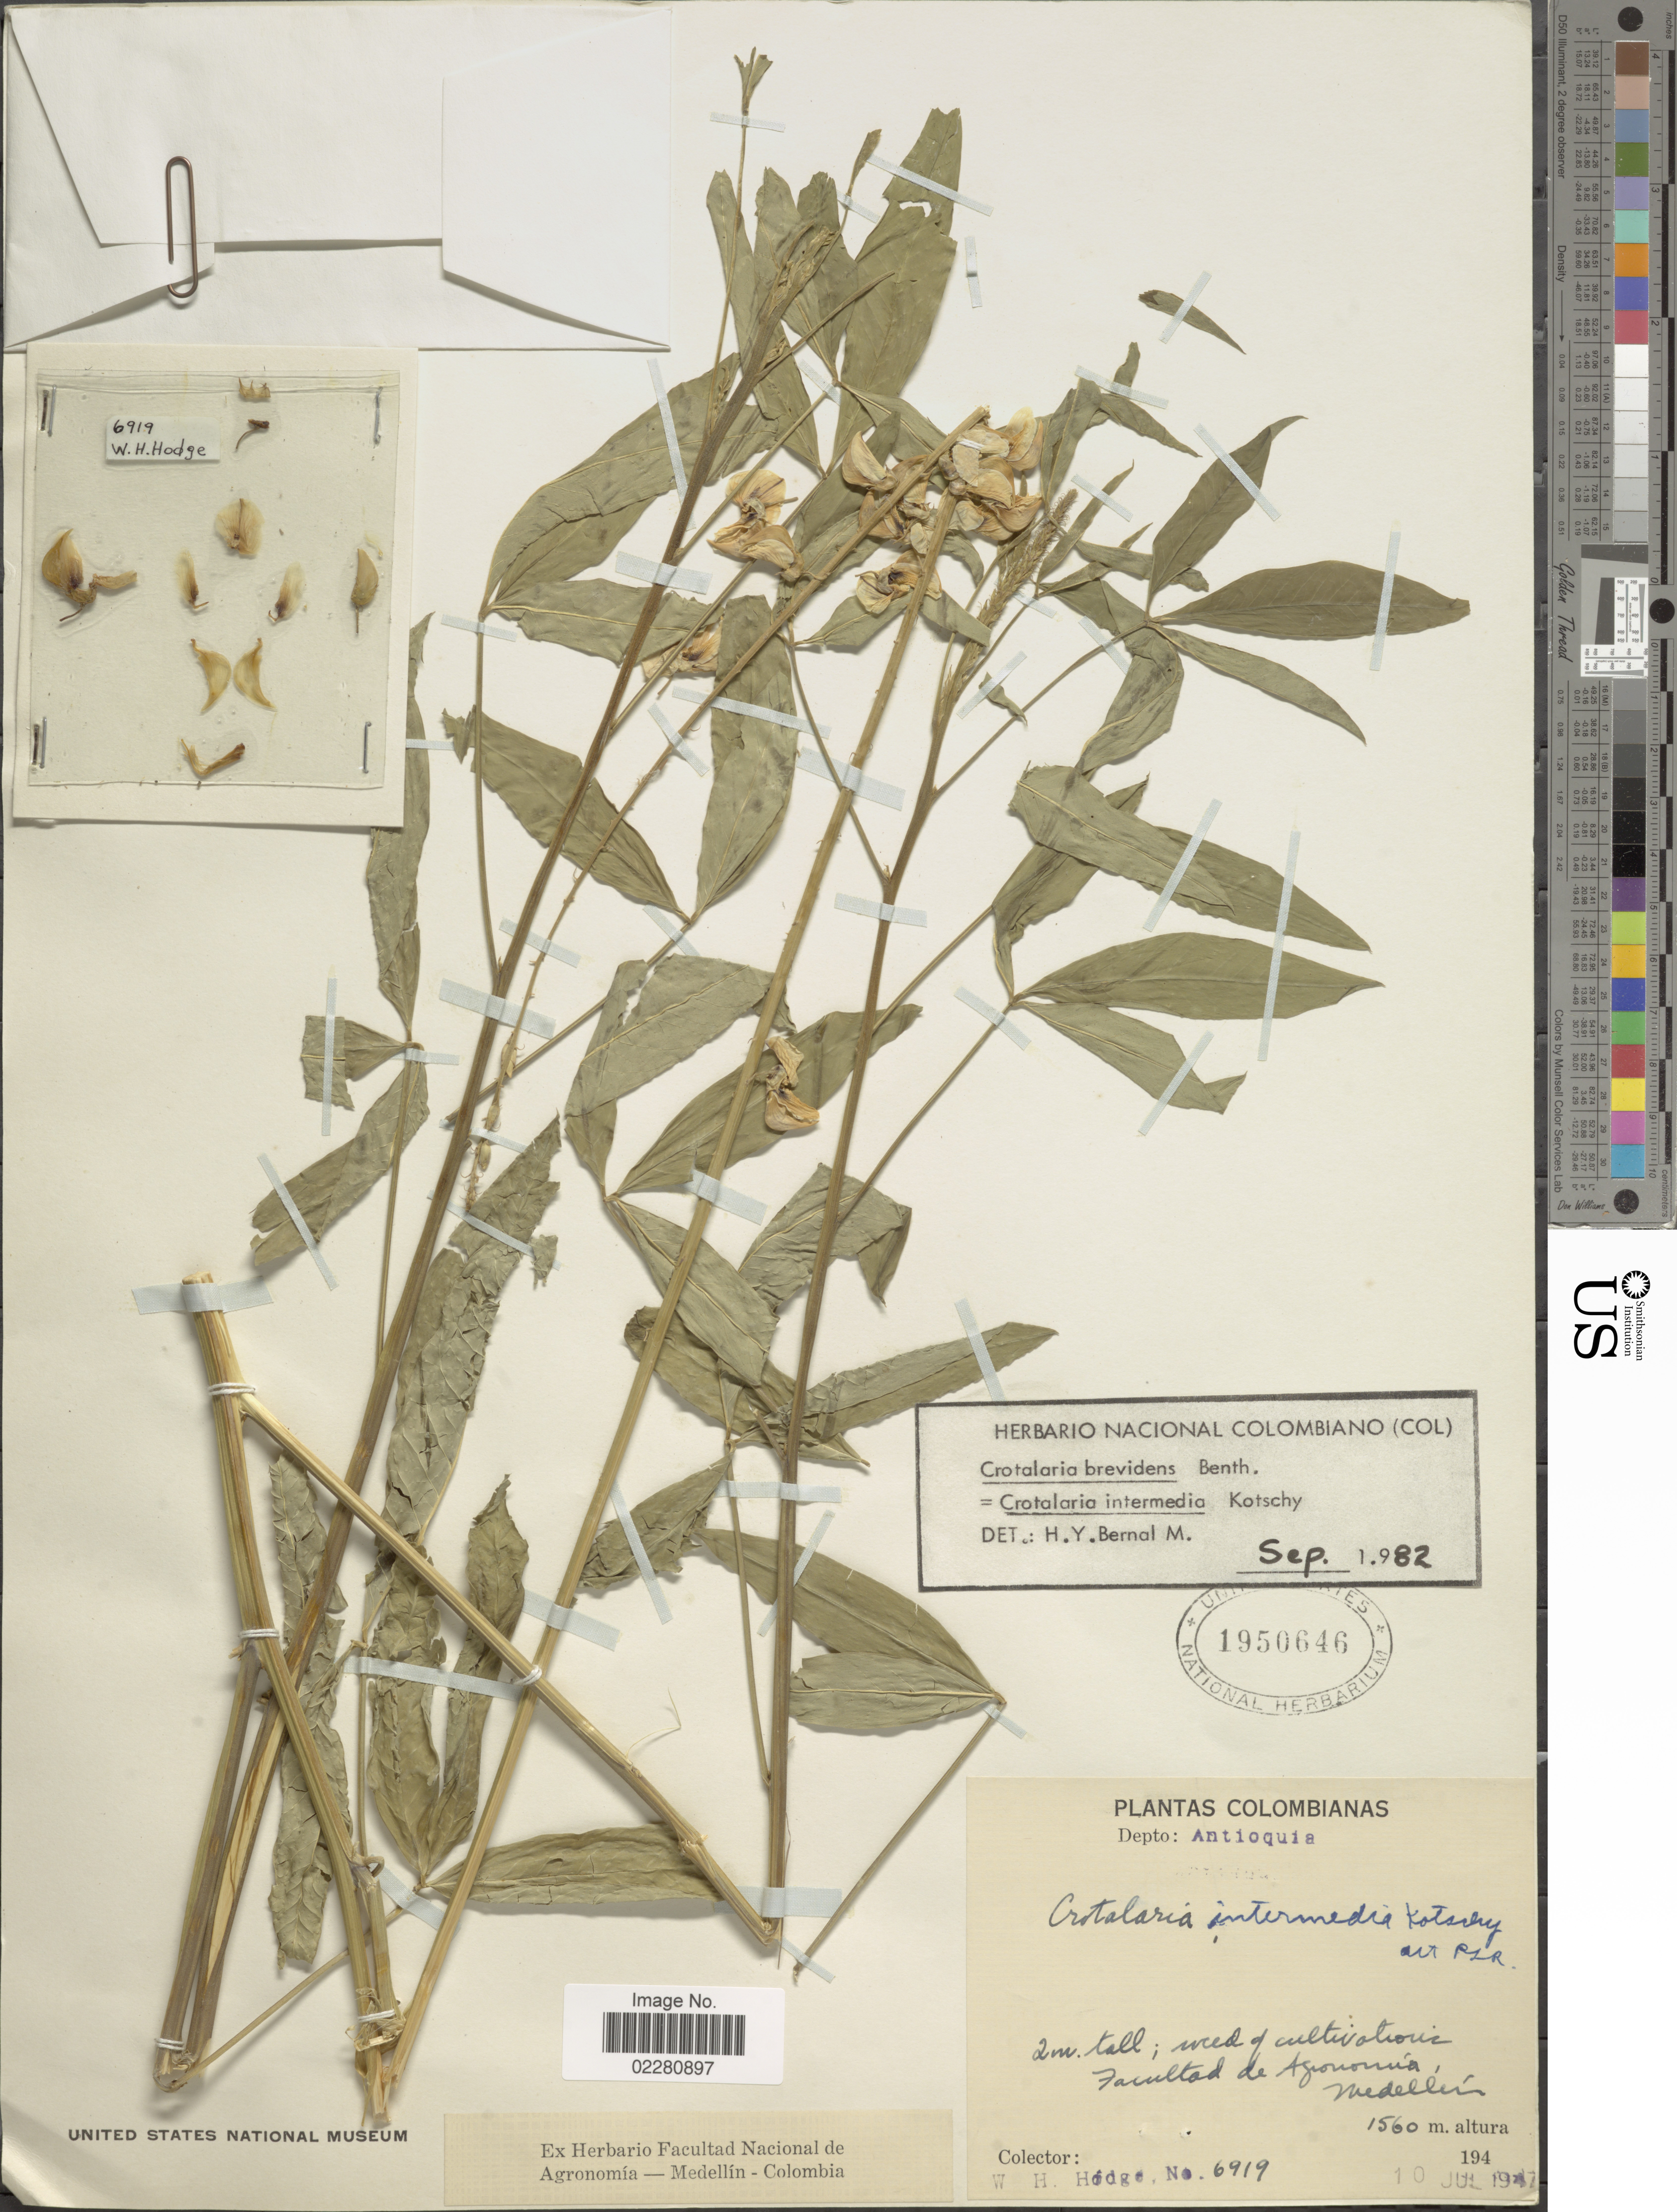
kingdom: Plantae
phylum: Tracheophyta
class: Magnoliopsida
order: Fabales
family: Fabaceae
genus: Crotalaria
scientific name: Crotalaria intermedia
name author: Kotschy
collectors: W. Hodge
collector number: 6919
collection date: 1947-07-10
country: Colombia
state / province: Antioquia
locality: Facultad de Agronomia, Medellin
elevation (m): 1560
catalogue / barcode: US 1950646